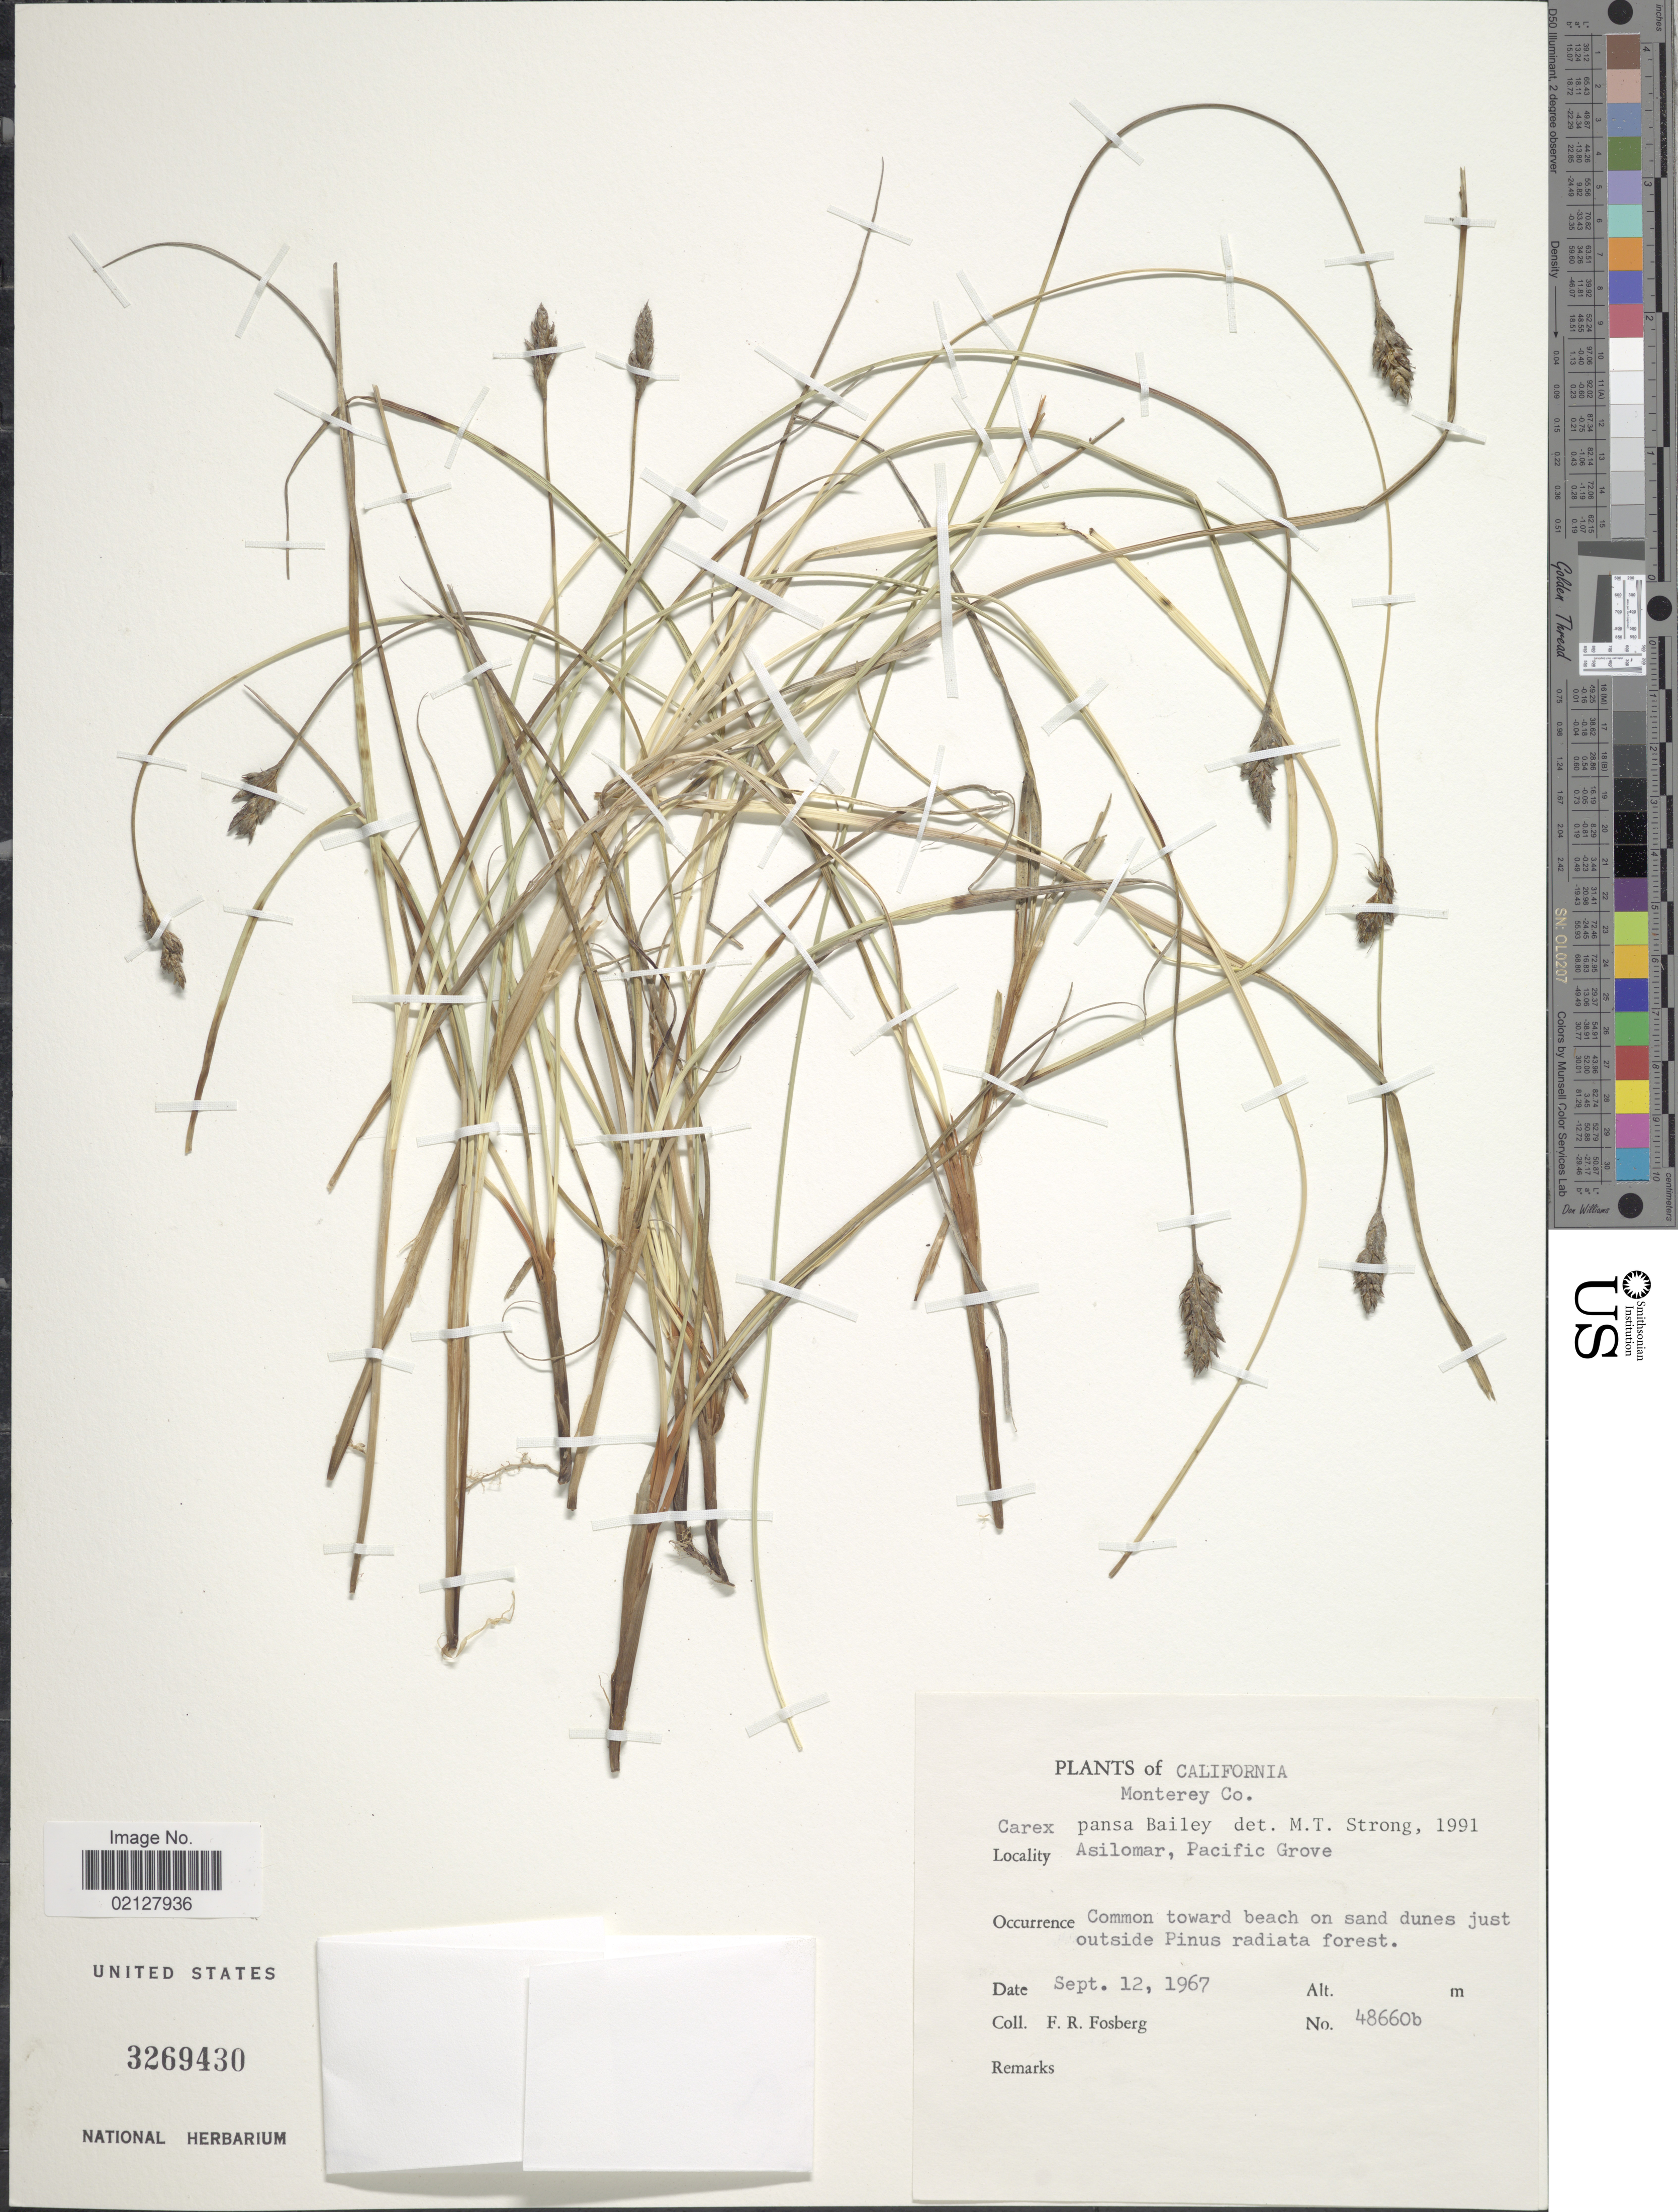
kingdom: Plantae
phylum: Tracheophyta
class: Liliopsida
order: Poales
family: Cyperaceae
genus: Carex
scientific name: Carex pansa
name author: L.H. Bailey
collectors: F. R. Fosberg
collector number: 48660B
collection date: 1967-09-12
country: United States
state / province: California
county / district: Monterey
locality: Monterey Co., Asilomar, Pacific Grove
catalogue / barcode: US 3269430